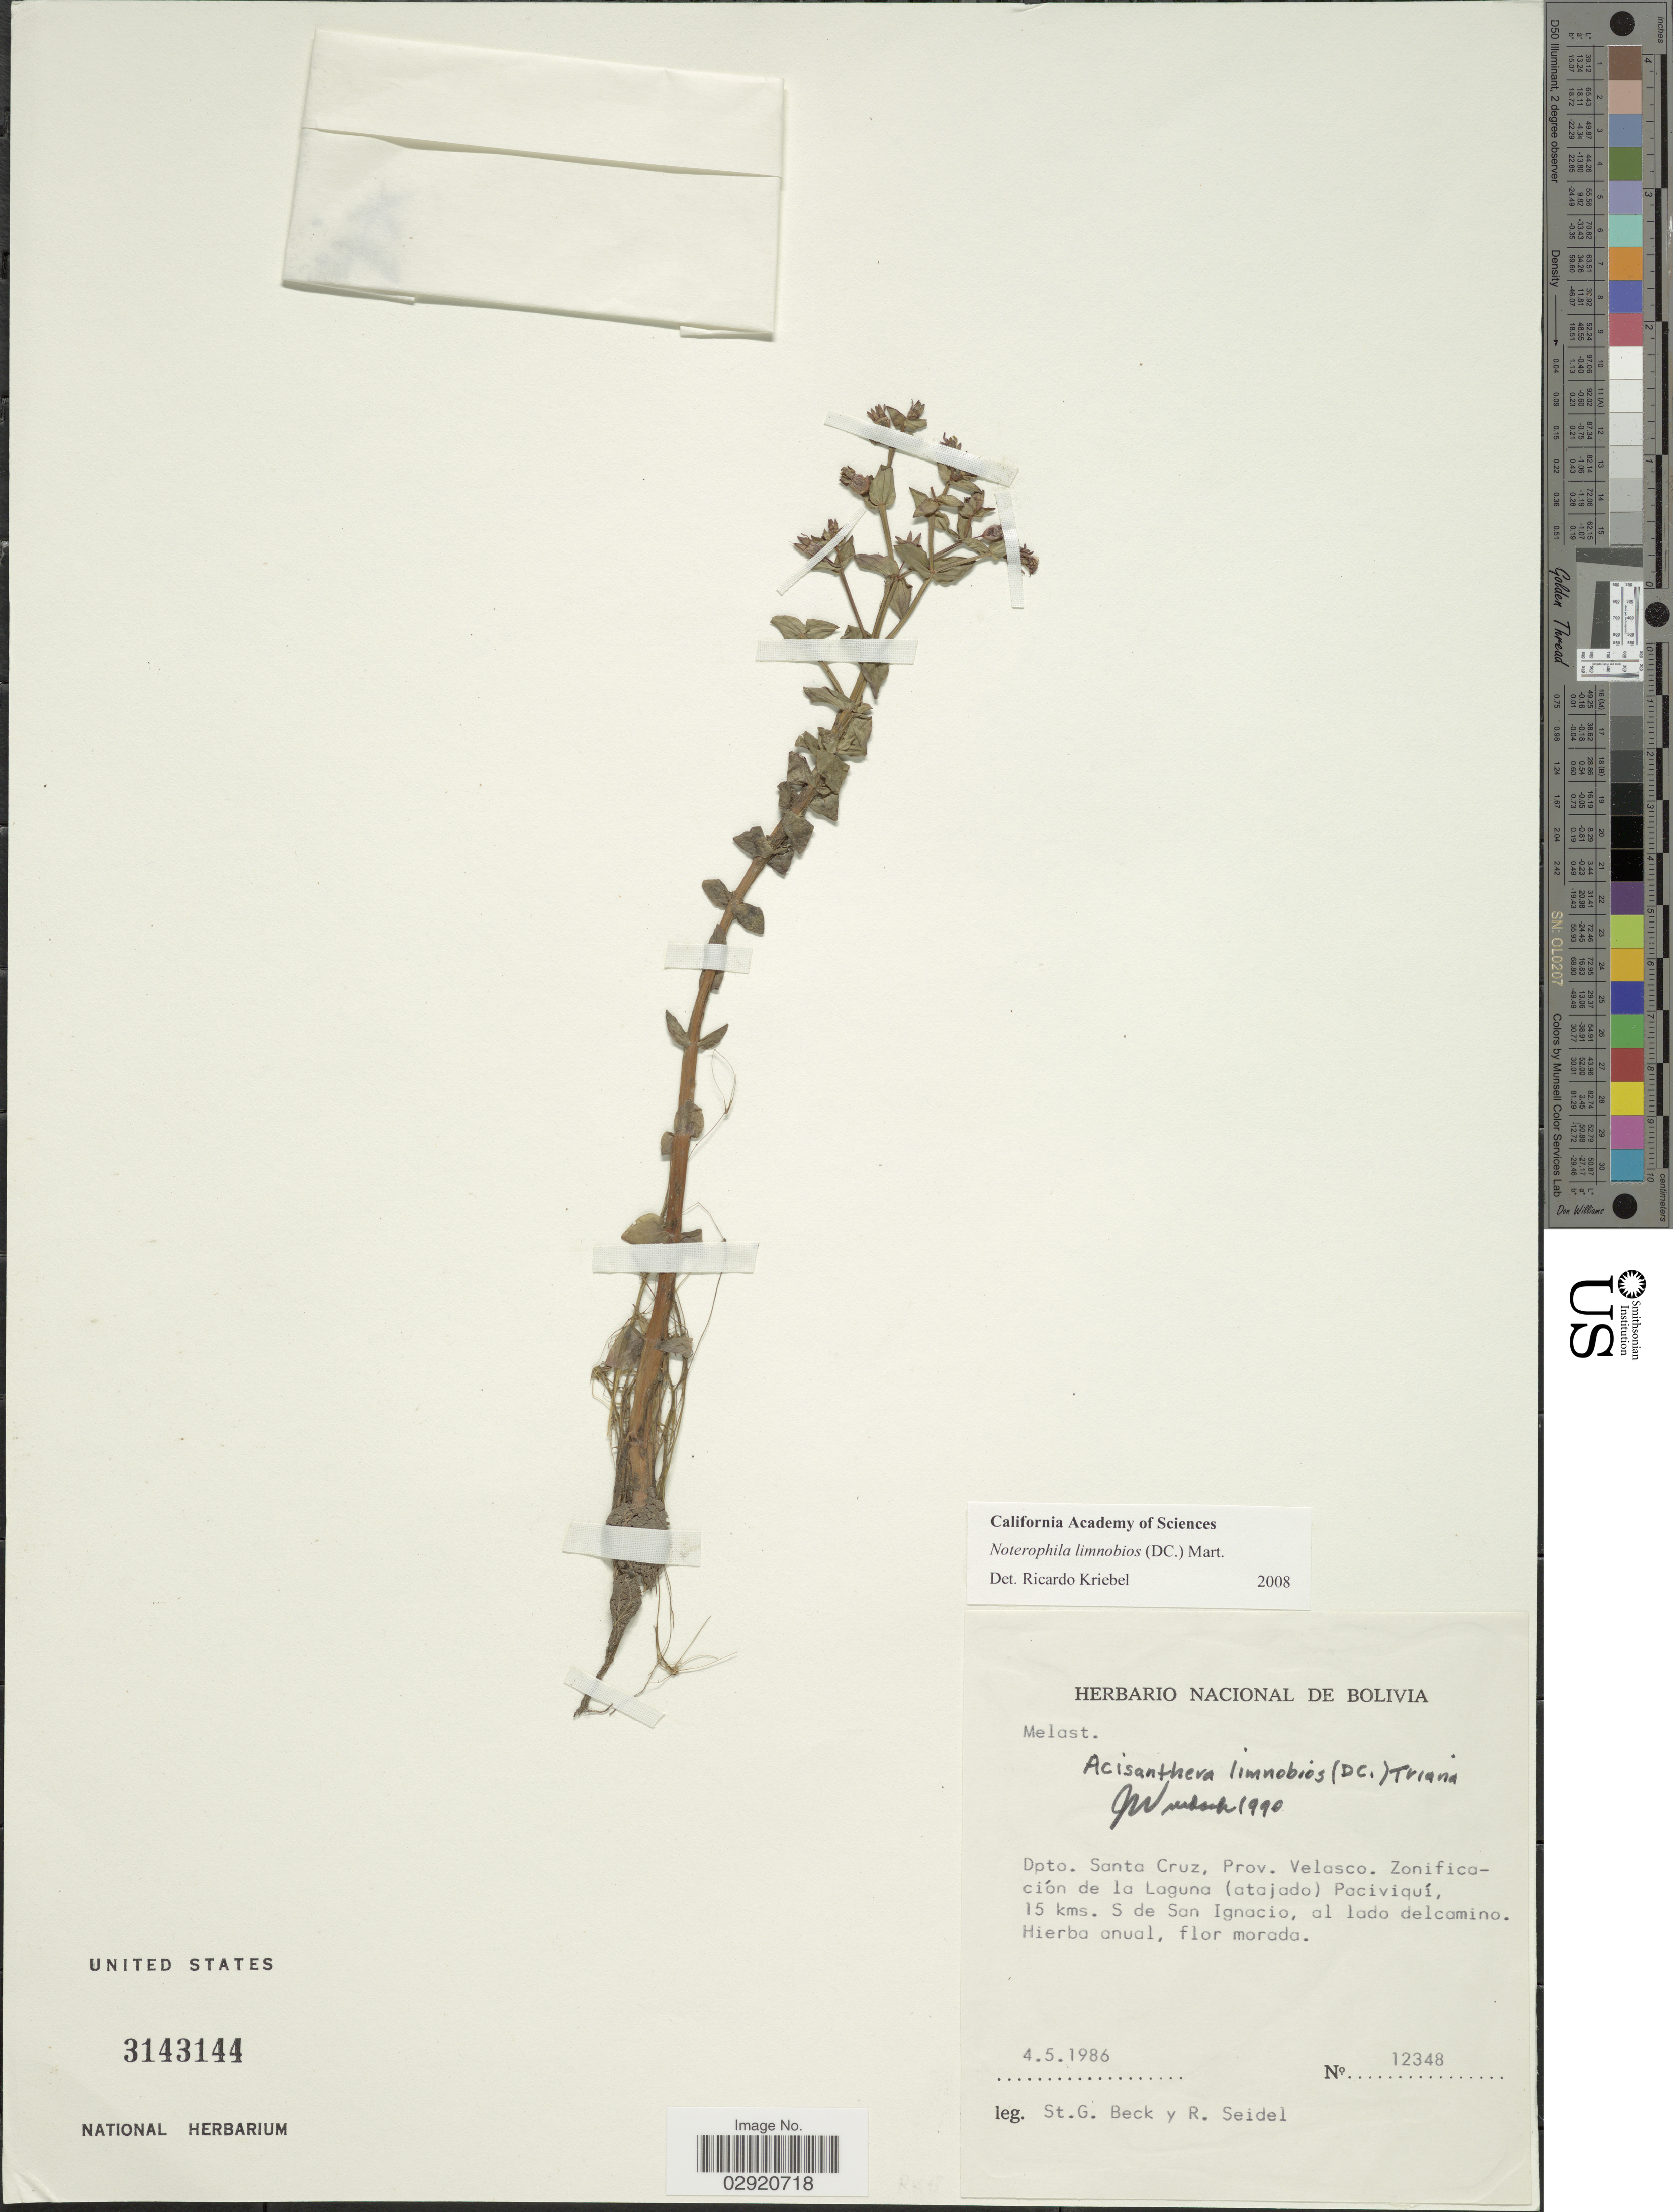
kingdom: Plantae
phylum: Tracheophyta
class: Magnoliopsida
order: Myrtales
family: Melastomataceae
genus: Noterophila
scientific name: Noterophila limnobios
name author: (DC.) Mart.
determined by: Kriebel, R.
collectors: S. G. Beck & R. Seidel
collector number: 12348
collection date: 1986-05-04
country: Bolivia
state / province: Santa Cruz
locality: Dpto. Santa Cruz, Prov. Velasco. Zonificación de la Laguna (atajado) Paciviquí, 15 kms. S de San Ignacio, al lado delcamino.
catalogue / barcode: US 3143144